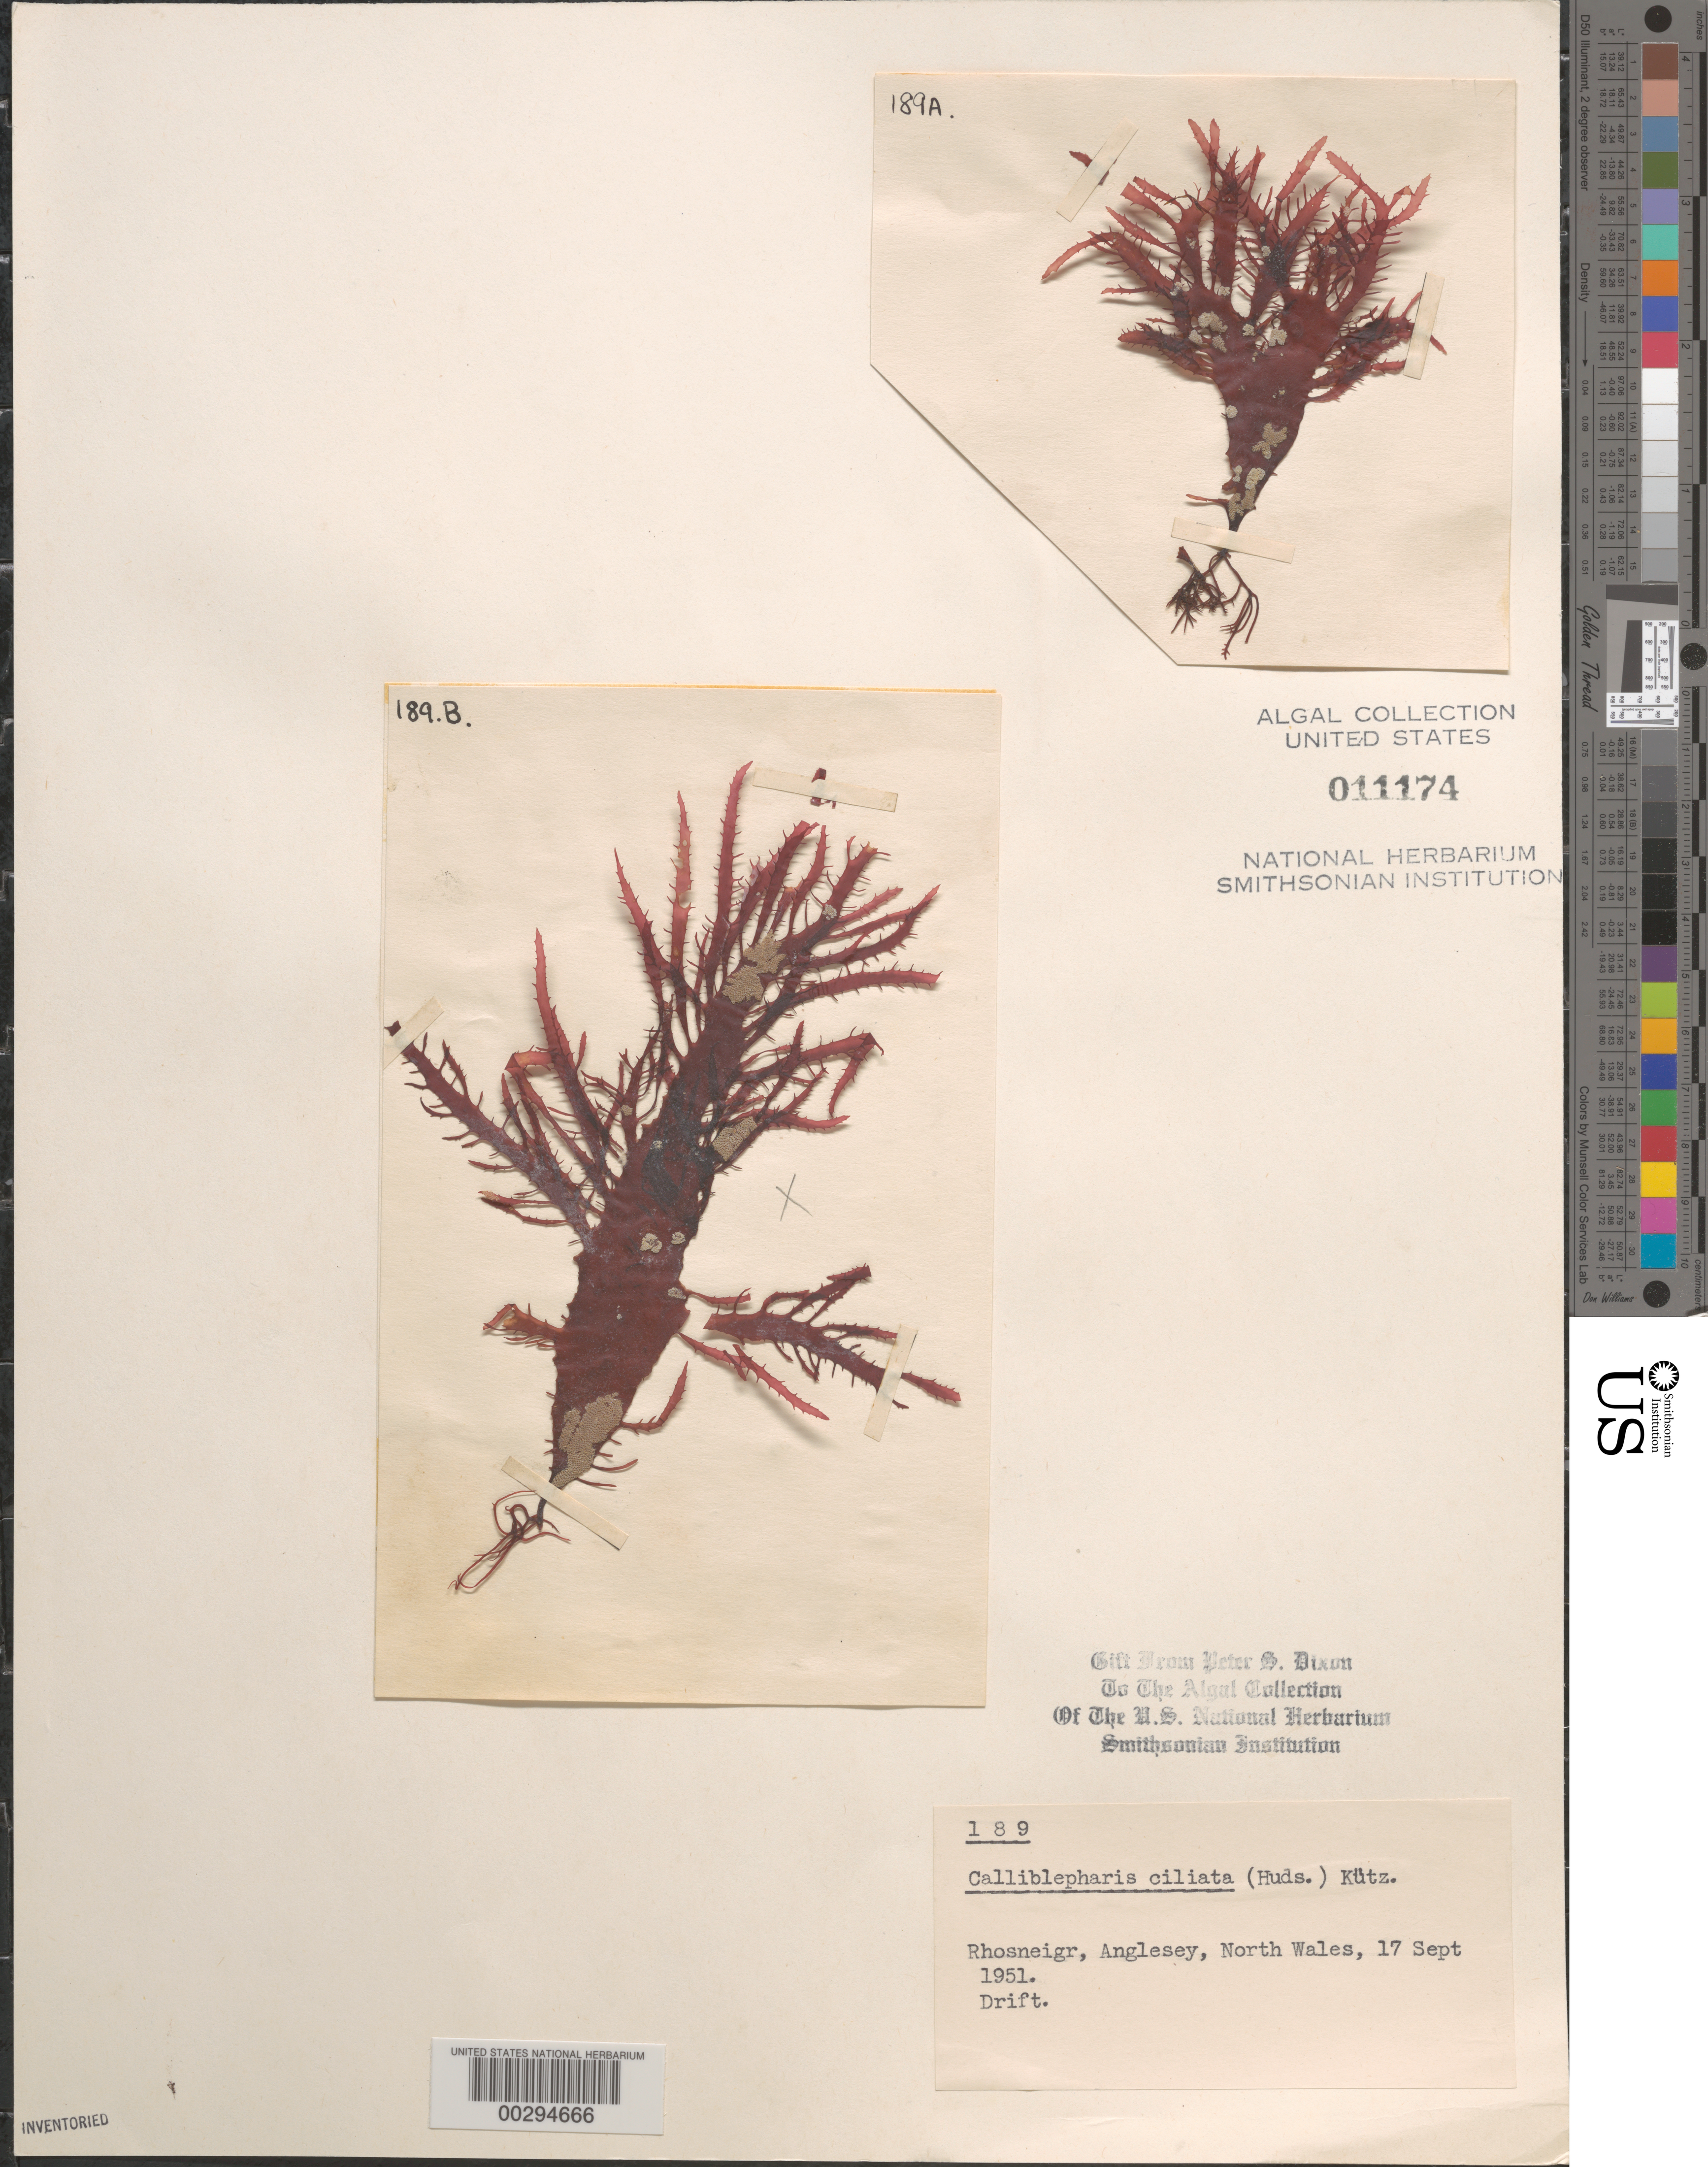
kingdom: Plantae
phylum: Rhodophyta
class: Florideophyceae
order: Gigartinales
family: Cystocloniaceae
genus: Calliblepharis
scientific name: Calliblepharis ciliata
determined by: Dixon, P. S.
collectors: P. S. Dixon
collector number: PSD 189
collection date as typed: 17 Sep 1951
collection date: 1951-09-17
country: United Kingdom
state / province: Wales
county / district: Gwynedd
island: Anglesey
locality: Rhosneigr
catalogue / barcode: US 11174